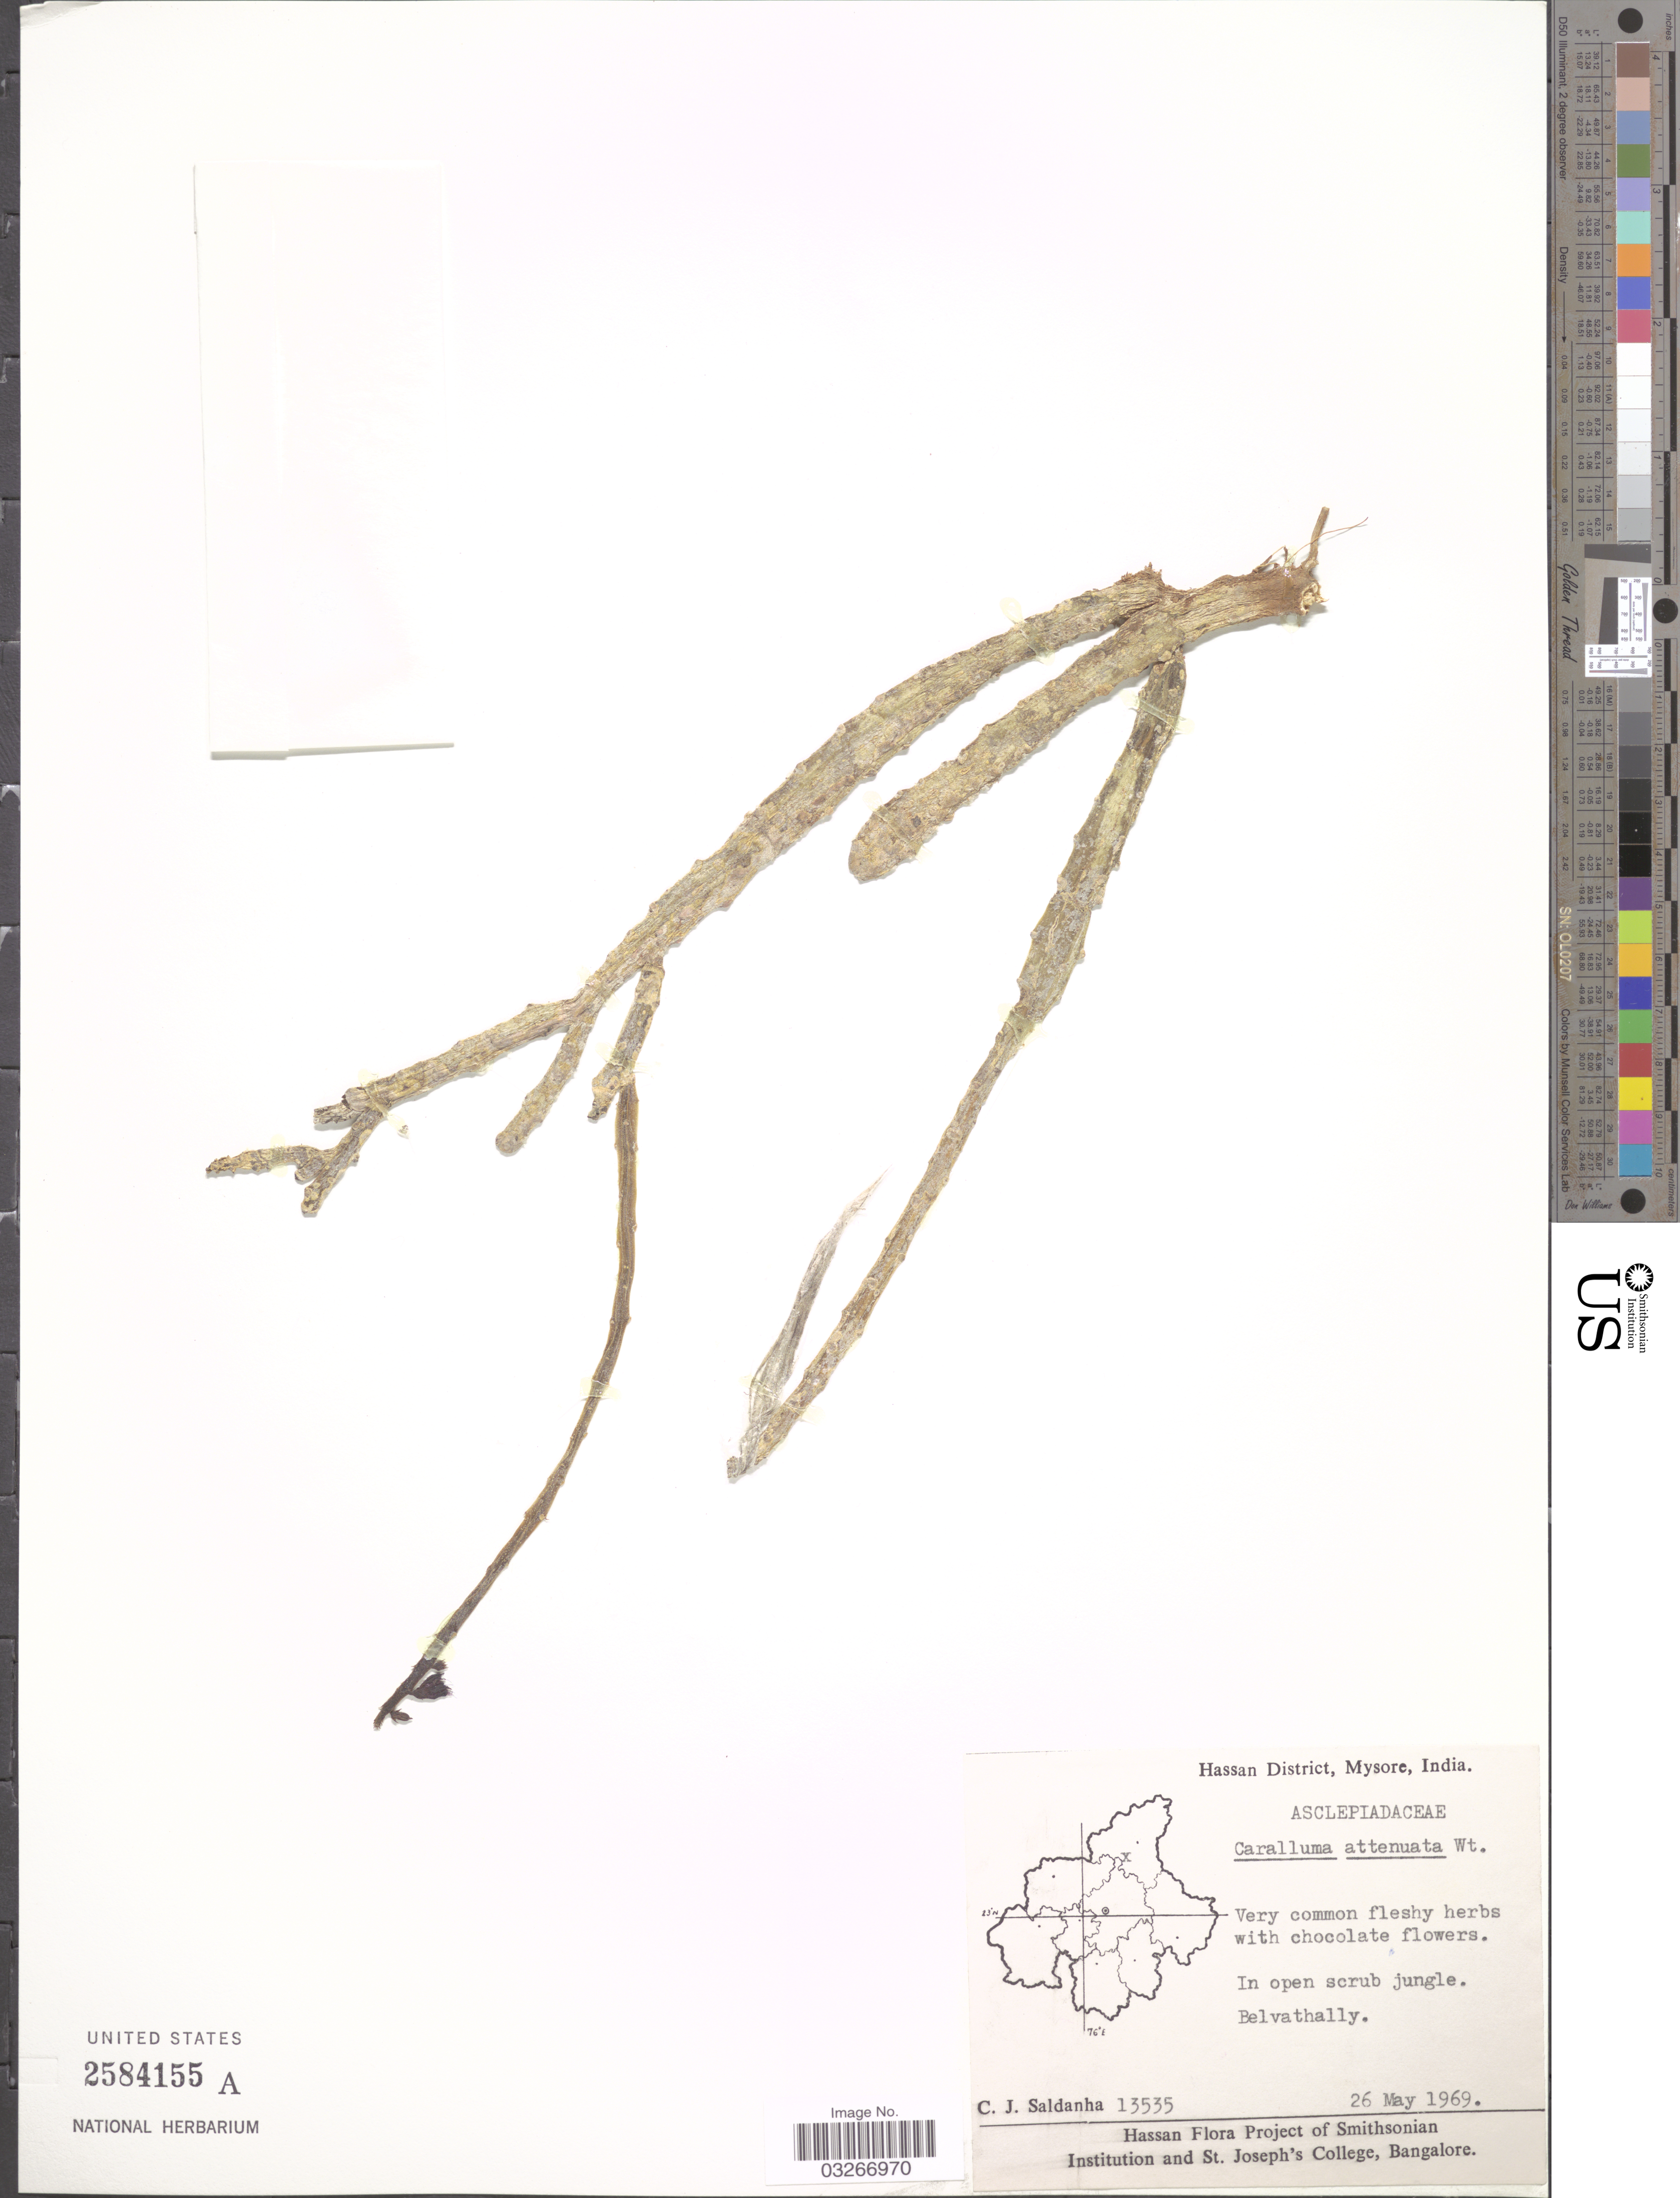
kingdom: Plantae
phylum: Tracheophyta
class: Magnoliopsida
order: Gentianales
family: Apocynaceae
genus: Caralluma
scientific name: Caralluma attenuata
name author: Wight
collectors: C. J. Saldanha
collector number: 13535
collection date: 1969-05-26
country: India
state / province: Karnataka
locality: Hassan District, Mysore. Belvathally.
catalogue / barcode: US 2584155A